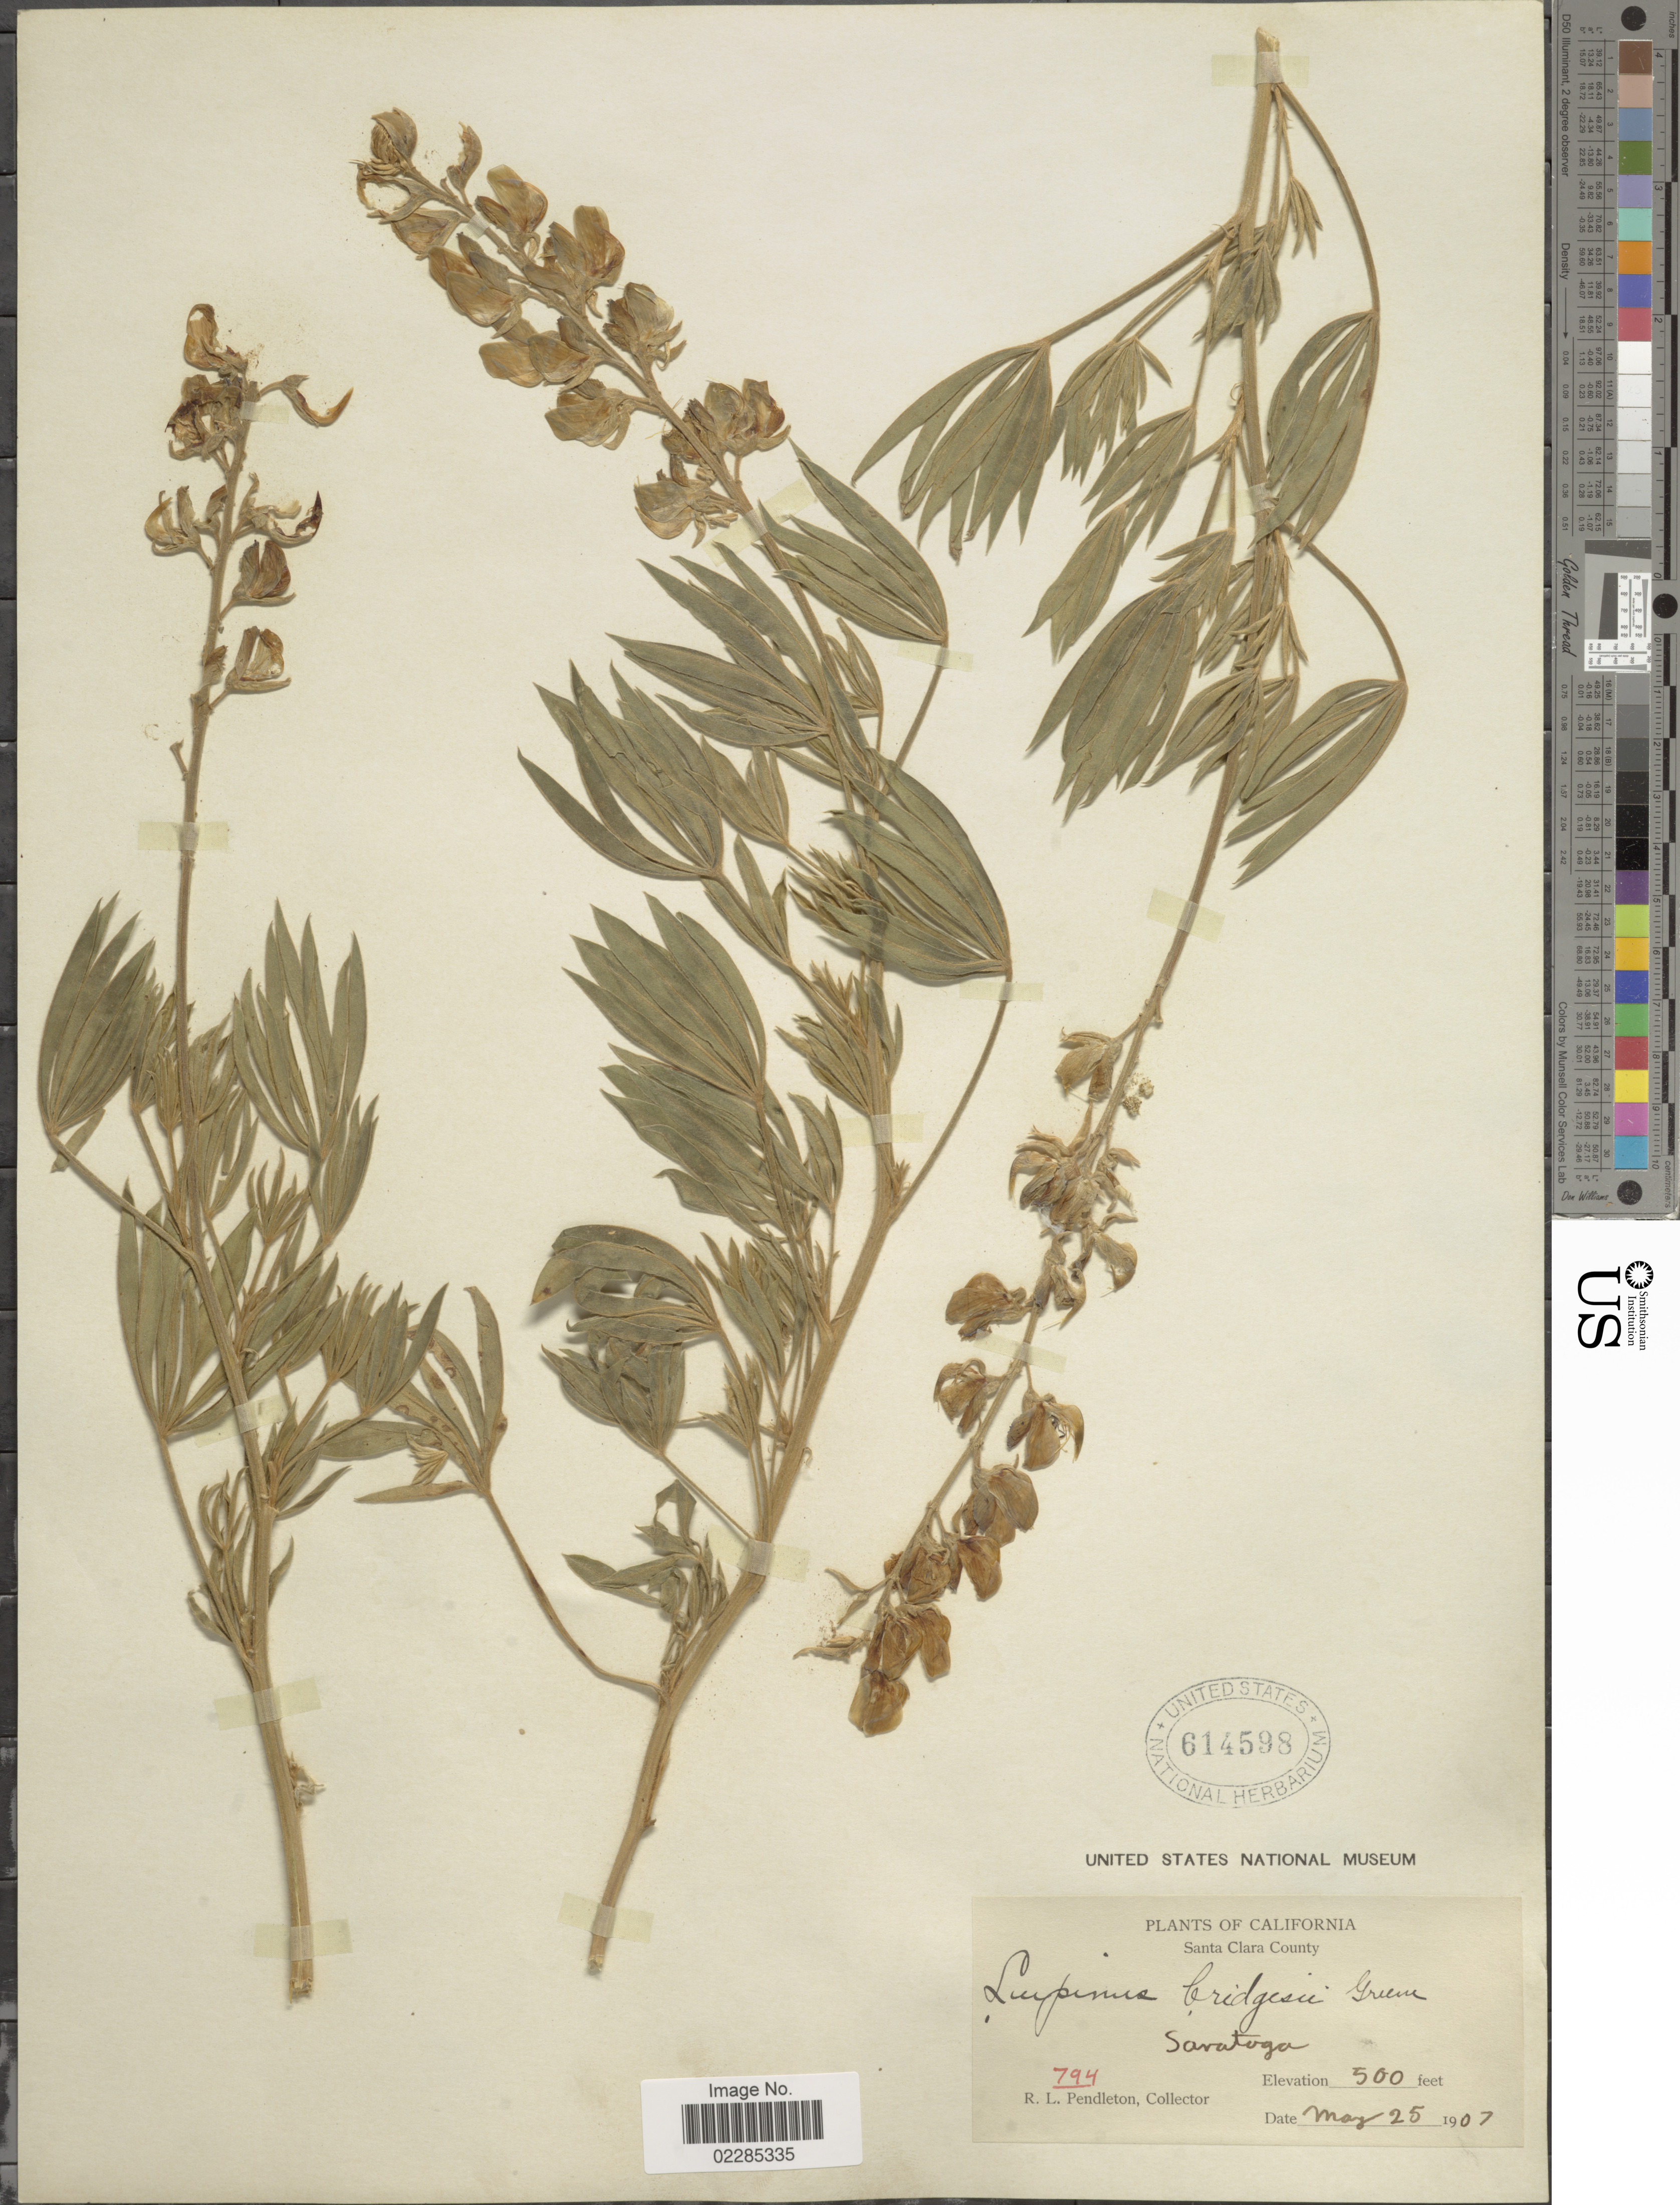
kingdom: Plantae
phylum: Tracheophyta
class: Magnoliopsida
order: Fabales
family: Fabaceae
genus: Lupinus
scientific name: Lupinus formosus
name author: Greene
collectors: R. Pendleton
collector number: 794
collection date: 1907-05-25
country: United States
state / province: California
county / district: Santa Clara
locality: Santa Clara County, Savatoga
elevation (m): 152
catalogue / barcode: US 614598